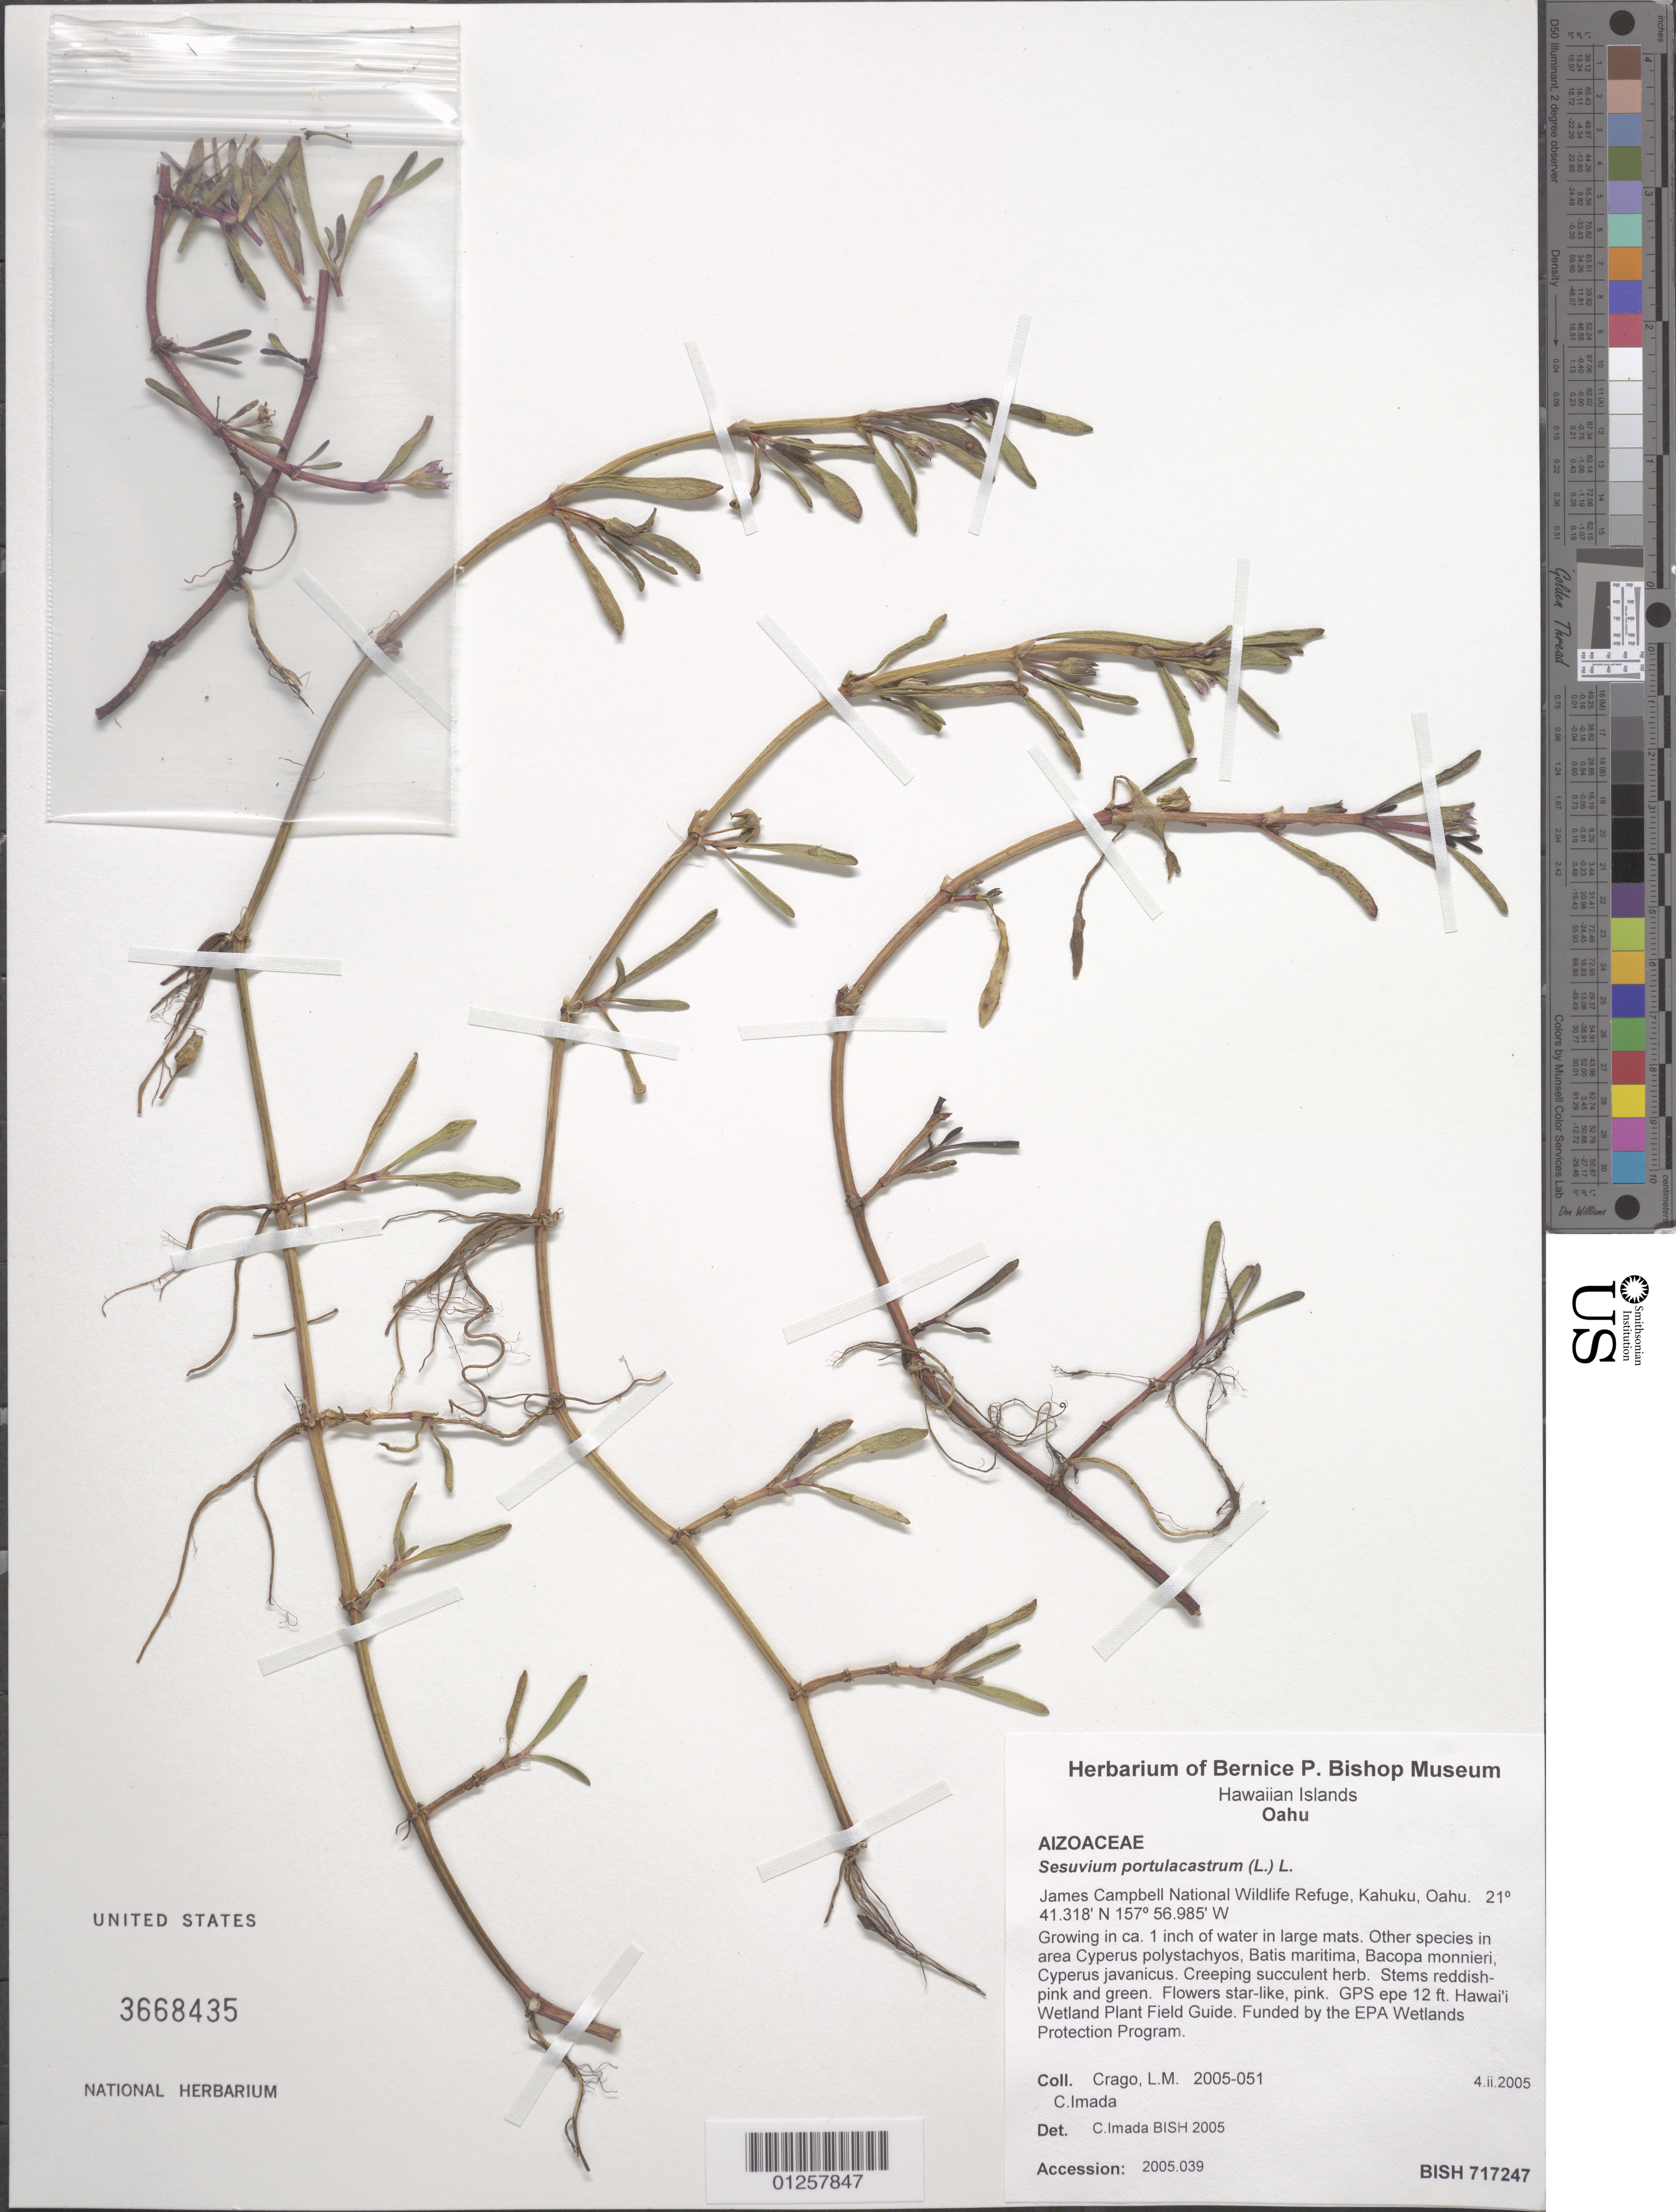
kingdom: Plantae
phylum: Tracheophyta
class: Magnoliopsida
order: Caryophyllales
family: Aizoaceae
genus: Sesuvium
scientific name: Sesuvium portulacastrum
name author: (L.) L.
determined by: Imada, C.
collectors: L. Crago & C. Imada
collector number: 2005-051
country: United States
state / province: Hawaii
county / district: Honolulu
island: Oahu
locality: Kahuku, James Campbell National Wildlife Refuge.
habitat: Growing in ca. 1 inch of water in large mats.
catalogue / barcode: US 3668435